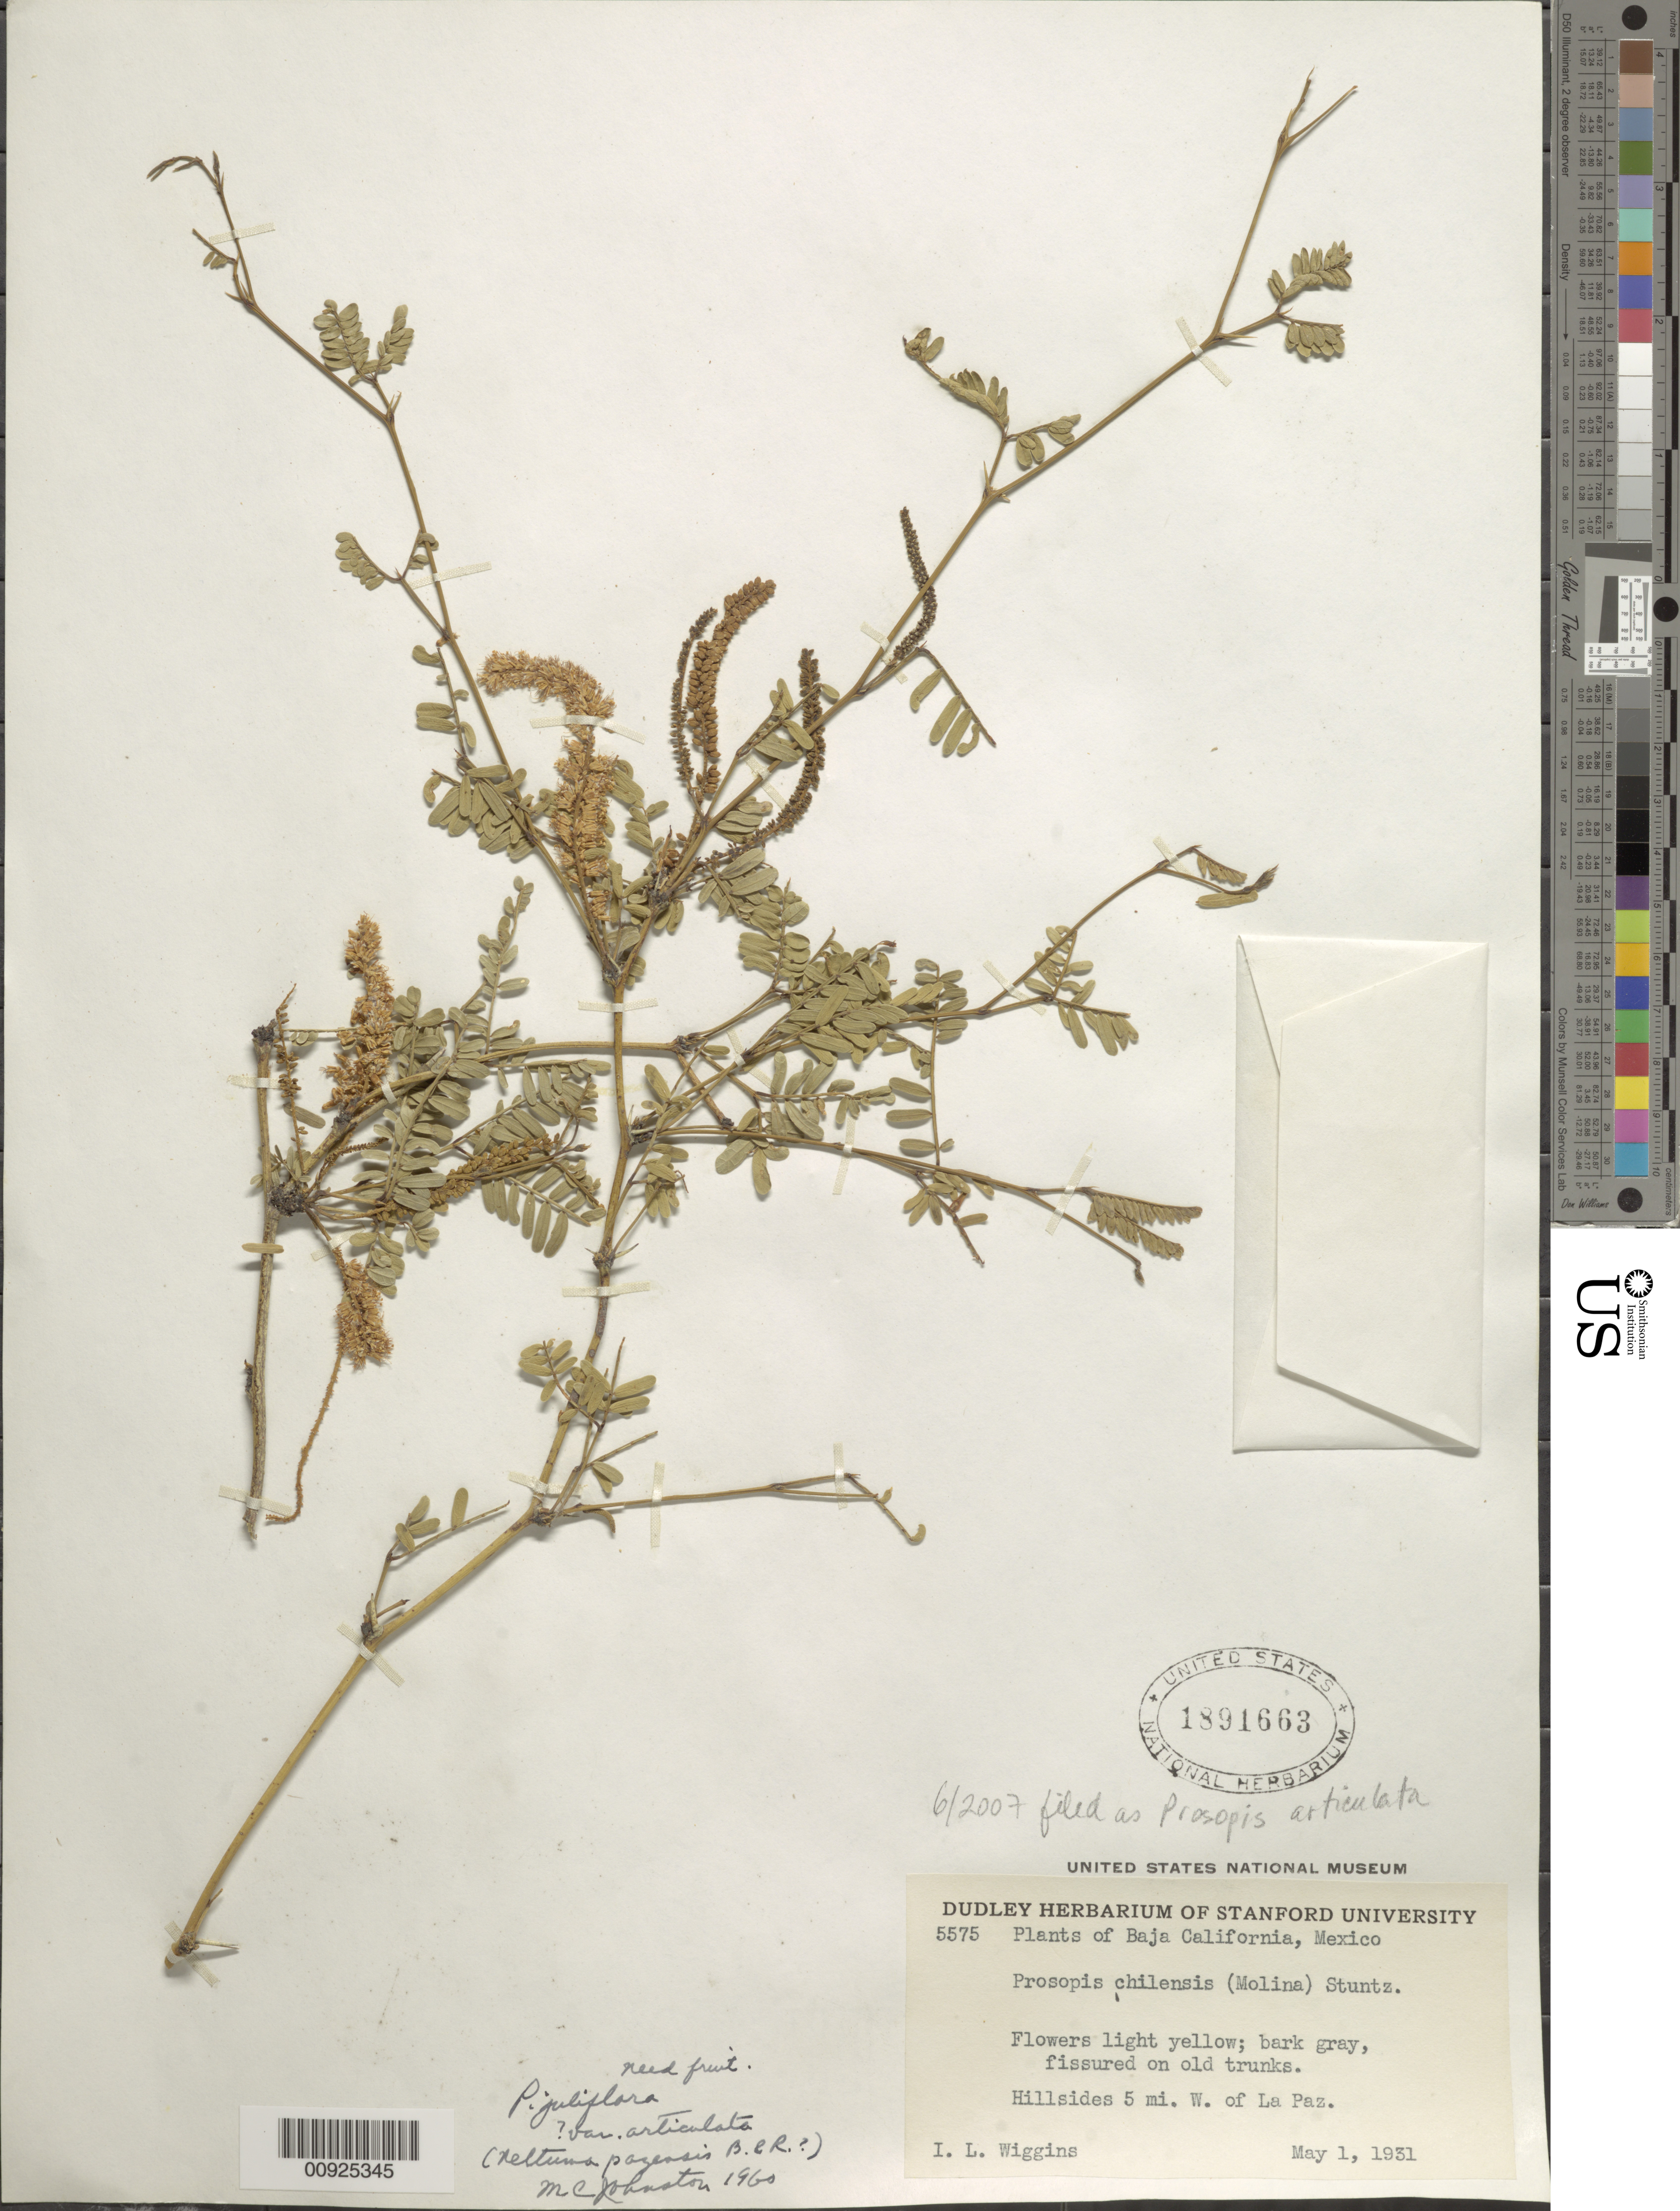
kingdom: Plantae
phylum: Tracheophyta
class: Magnoliopsida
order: Fabales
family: Fabaceae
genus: Neltuma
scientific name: Neltuma articulata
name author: (S. Watson) Britton & Rose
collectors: I. L. Wiggins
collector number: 5575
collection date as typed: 01 May 1931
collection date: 1931-05-01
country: Mexico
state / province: Baja California Sur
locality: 5 mi. W of La Paz.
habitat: Hillsides.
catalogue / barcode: US 1891663